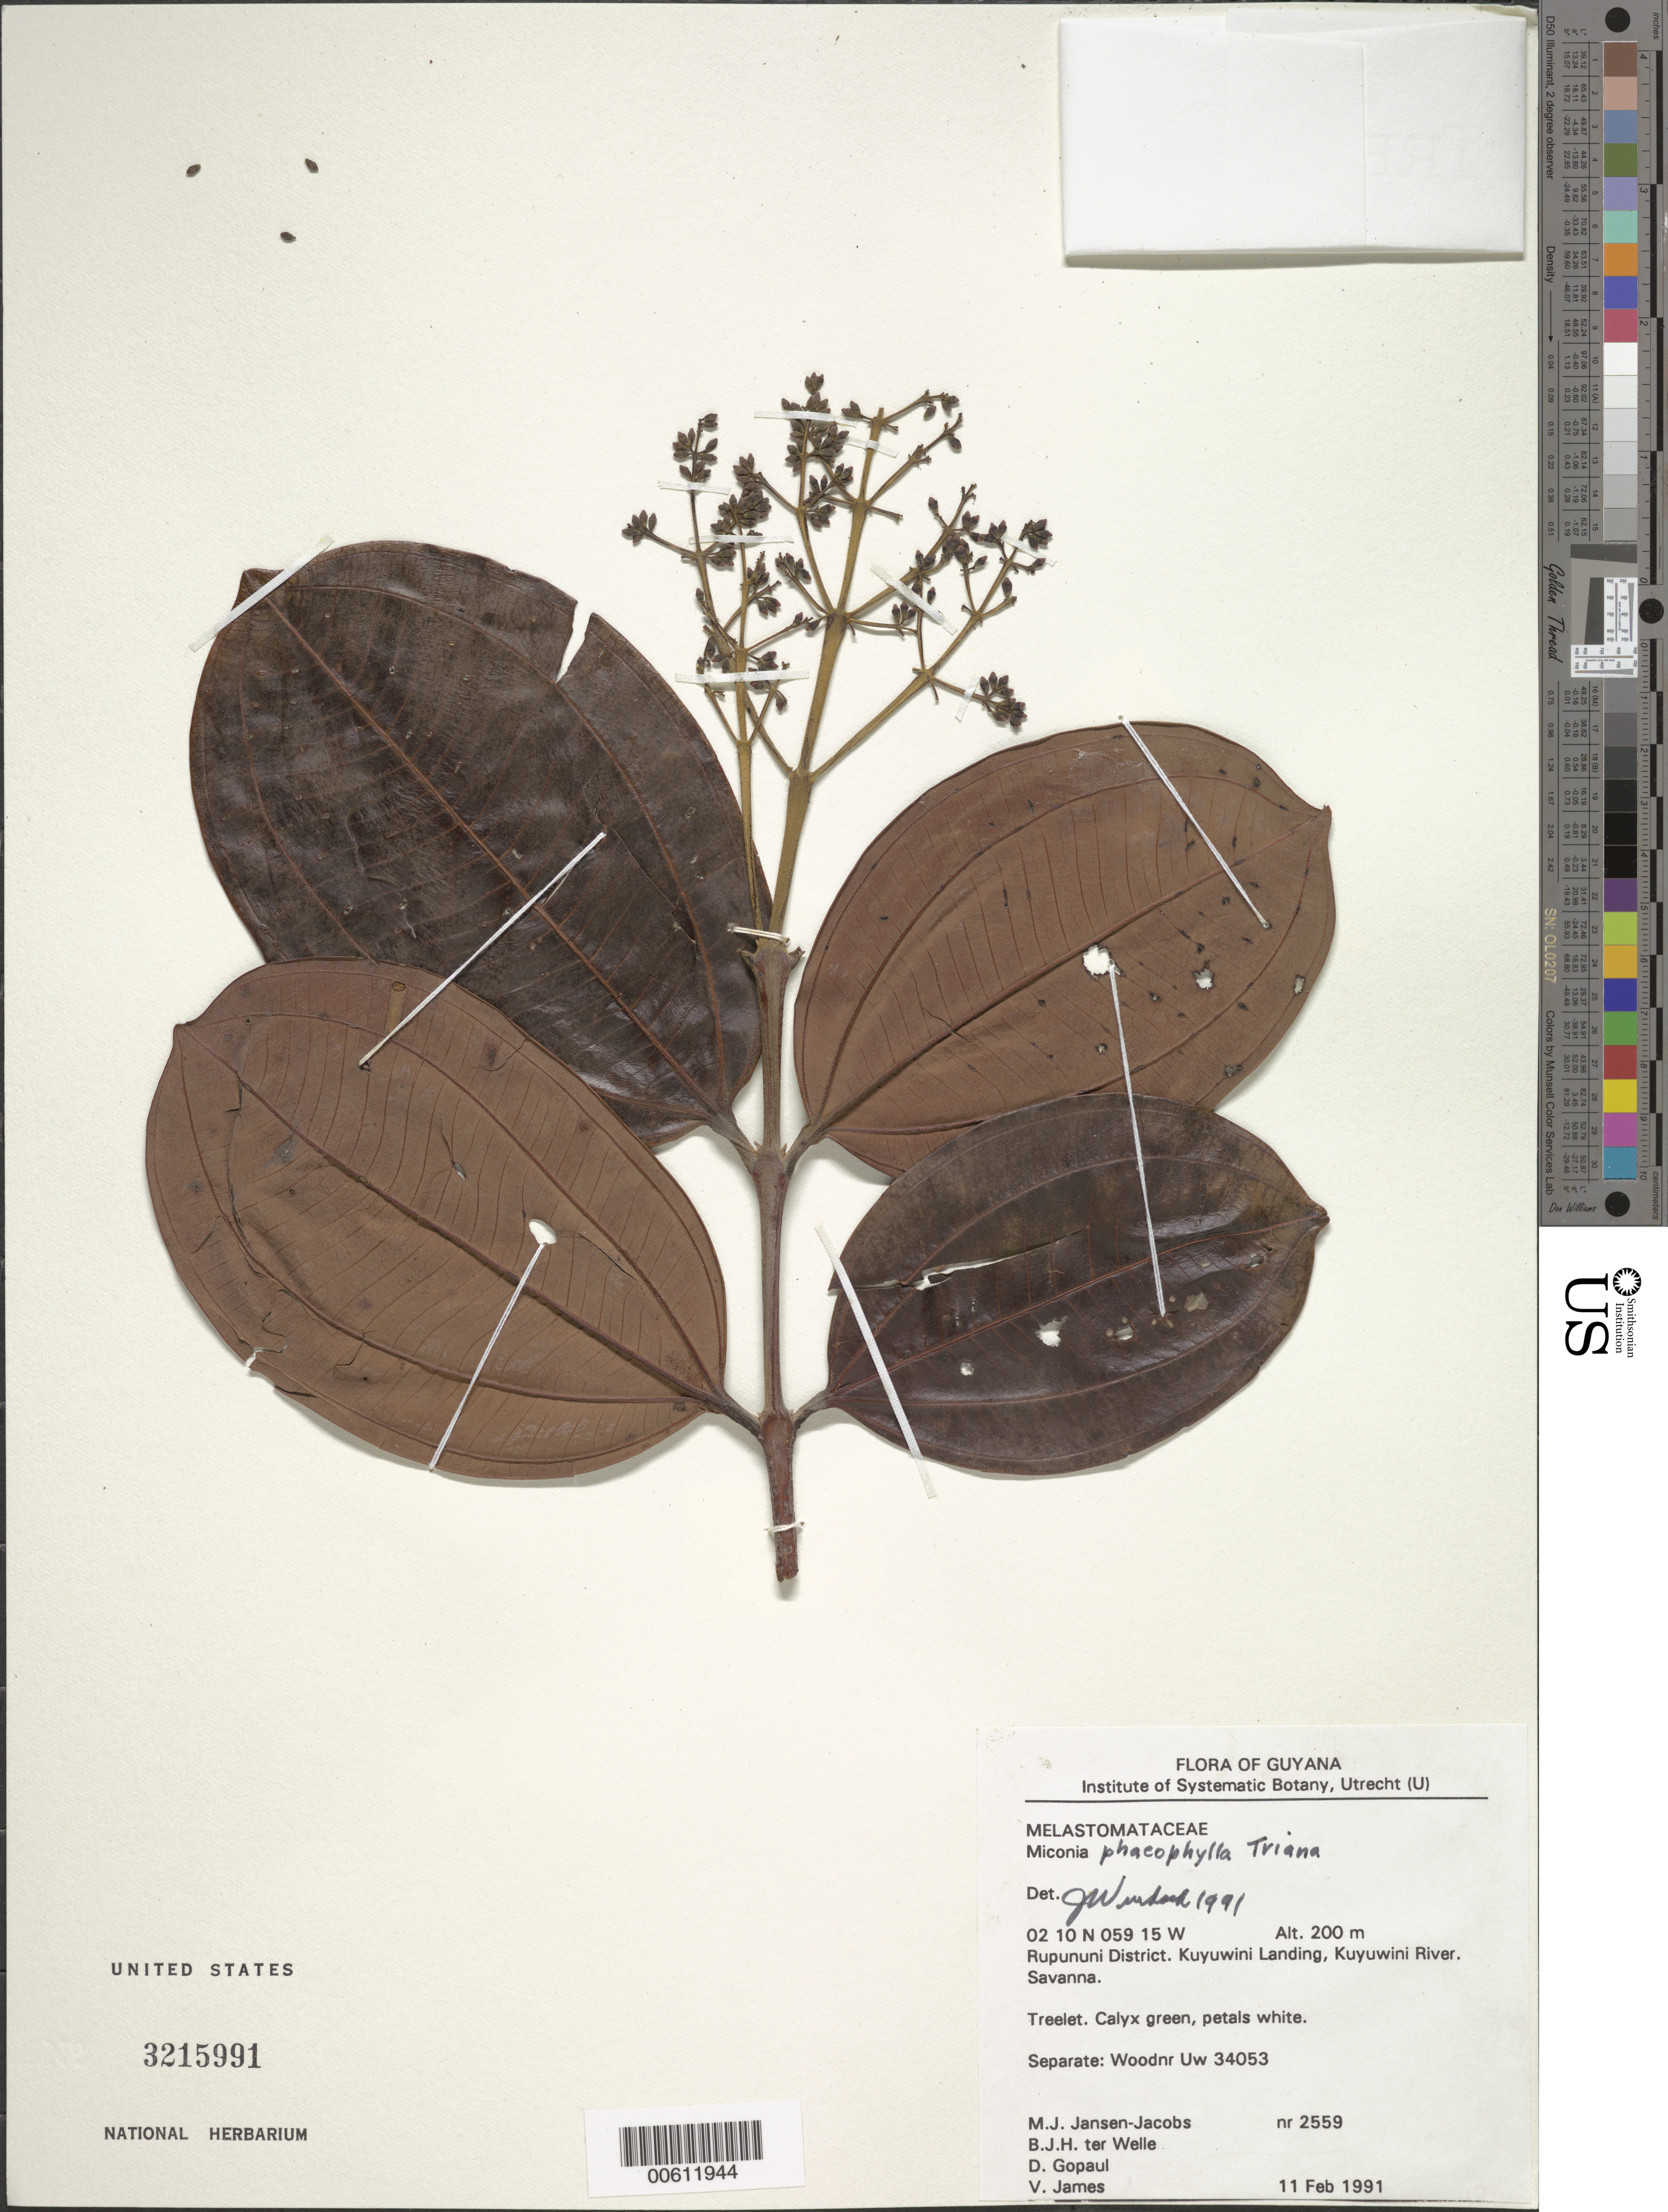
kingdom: Plantae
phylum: Tracheophyta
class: Magnoliopsida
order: Myrtales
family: Melastomataceae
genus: Miconia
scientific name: Miconia phaeophylla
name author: Triana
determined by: Wurdack, John J., (US), US (UNITED STATES)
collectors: M. J. Jansen-Jacobs, B. Welle, D. Gopaul & V. James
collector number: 2559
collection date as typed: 11-Feb-91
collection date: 1991-02-11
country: Guyana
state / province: U. Takutu-U. Essequibo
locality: Kuyuwini Landing, Kuyuwini River, Rupununi District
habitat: Savanna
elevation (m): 200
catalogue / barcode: US 3215991